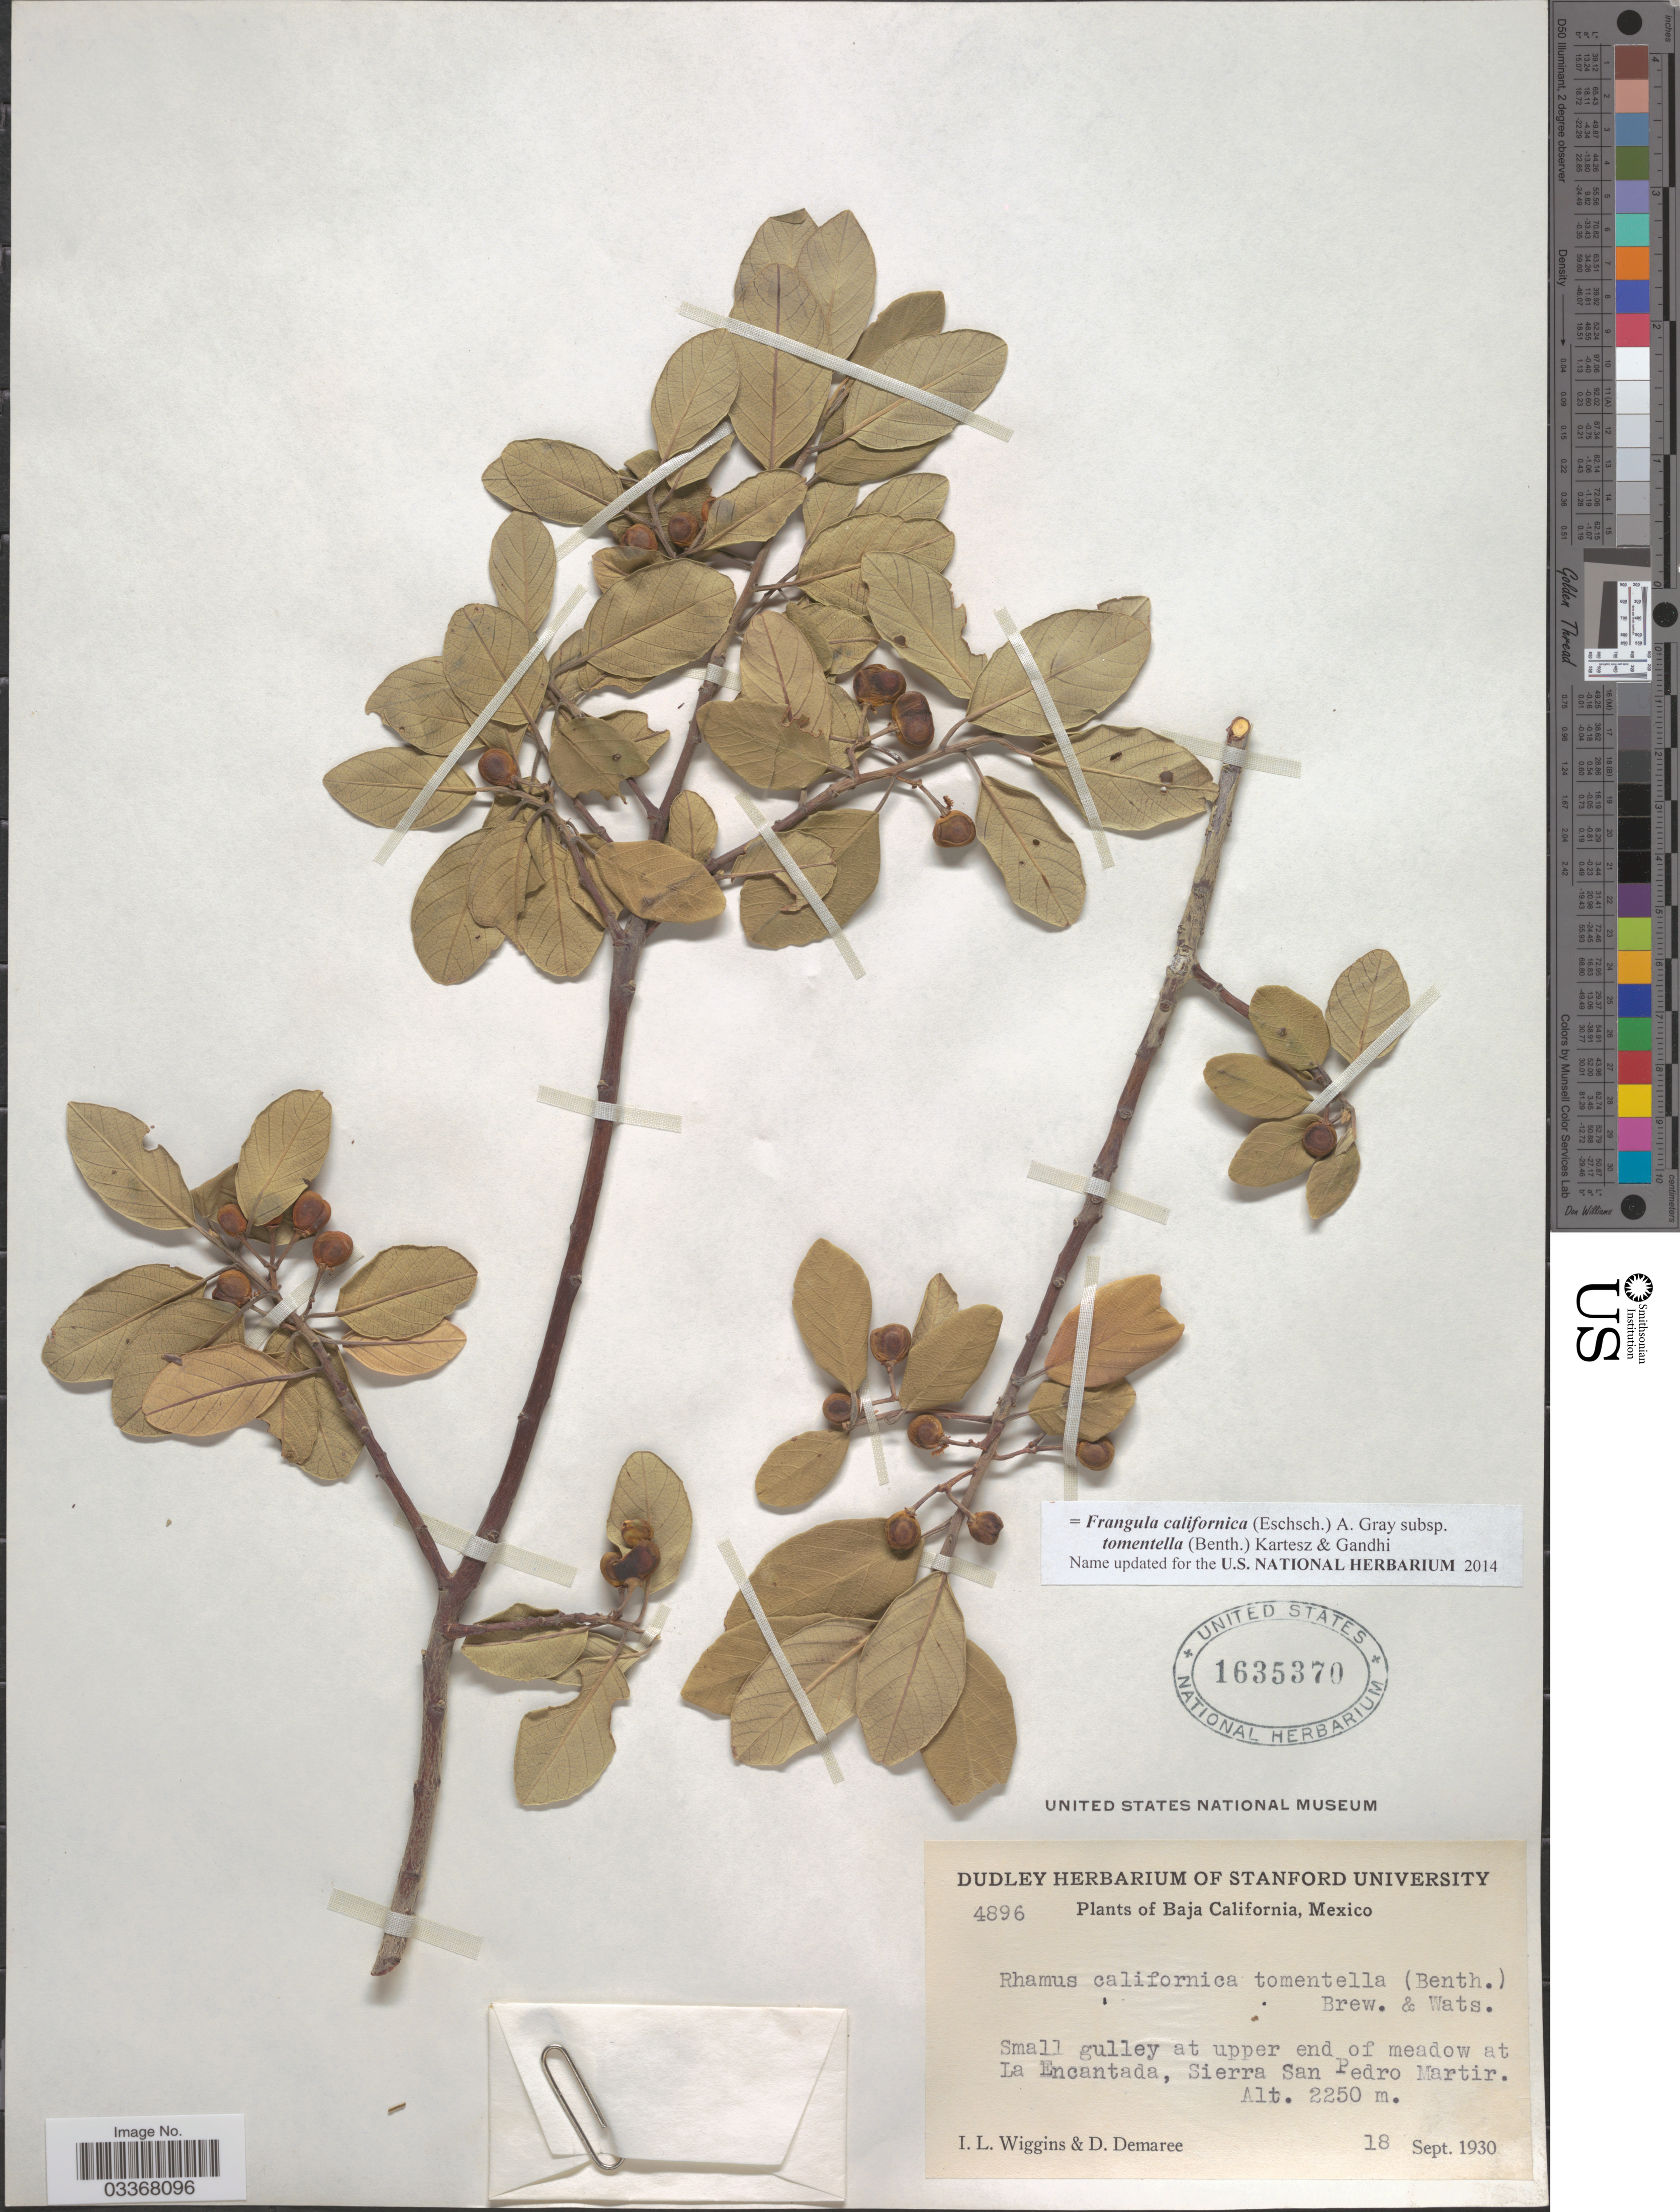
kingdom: Plantae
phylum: Tracheophyta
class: Magnoliopsida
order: Rosales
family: Rhamnaceae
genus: Frangula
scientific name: Frangula californica subsp. tomentella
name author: (Benth.) Kartesz & Gandhi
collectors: I. L. Wiggins & D. Demaree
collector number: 4896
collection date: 1930-09-18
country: Mexico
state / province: Baja California Norte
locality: Small gulley at upper end of meadow at La Encantada, Sierra San Pedro Martir.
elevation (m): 2250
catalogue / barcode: US 1635370